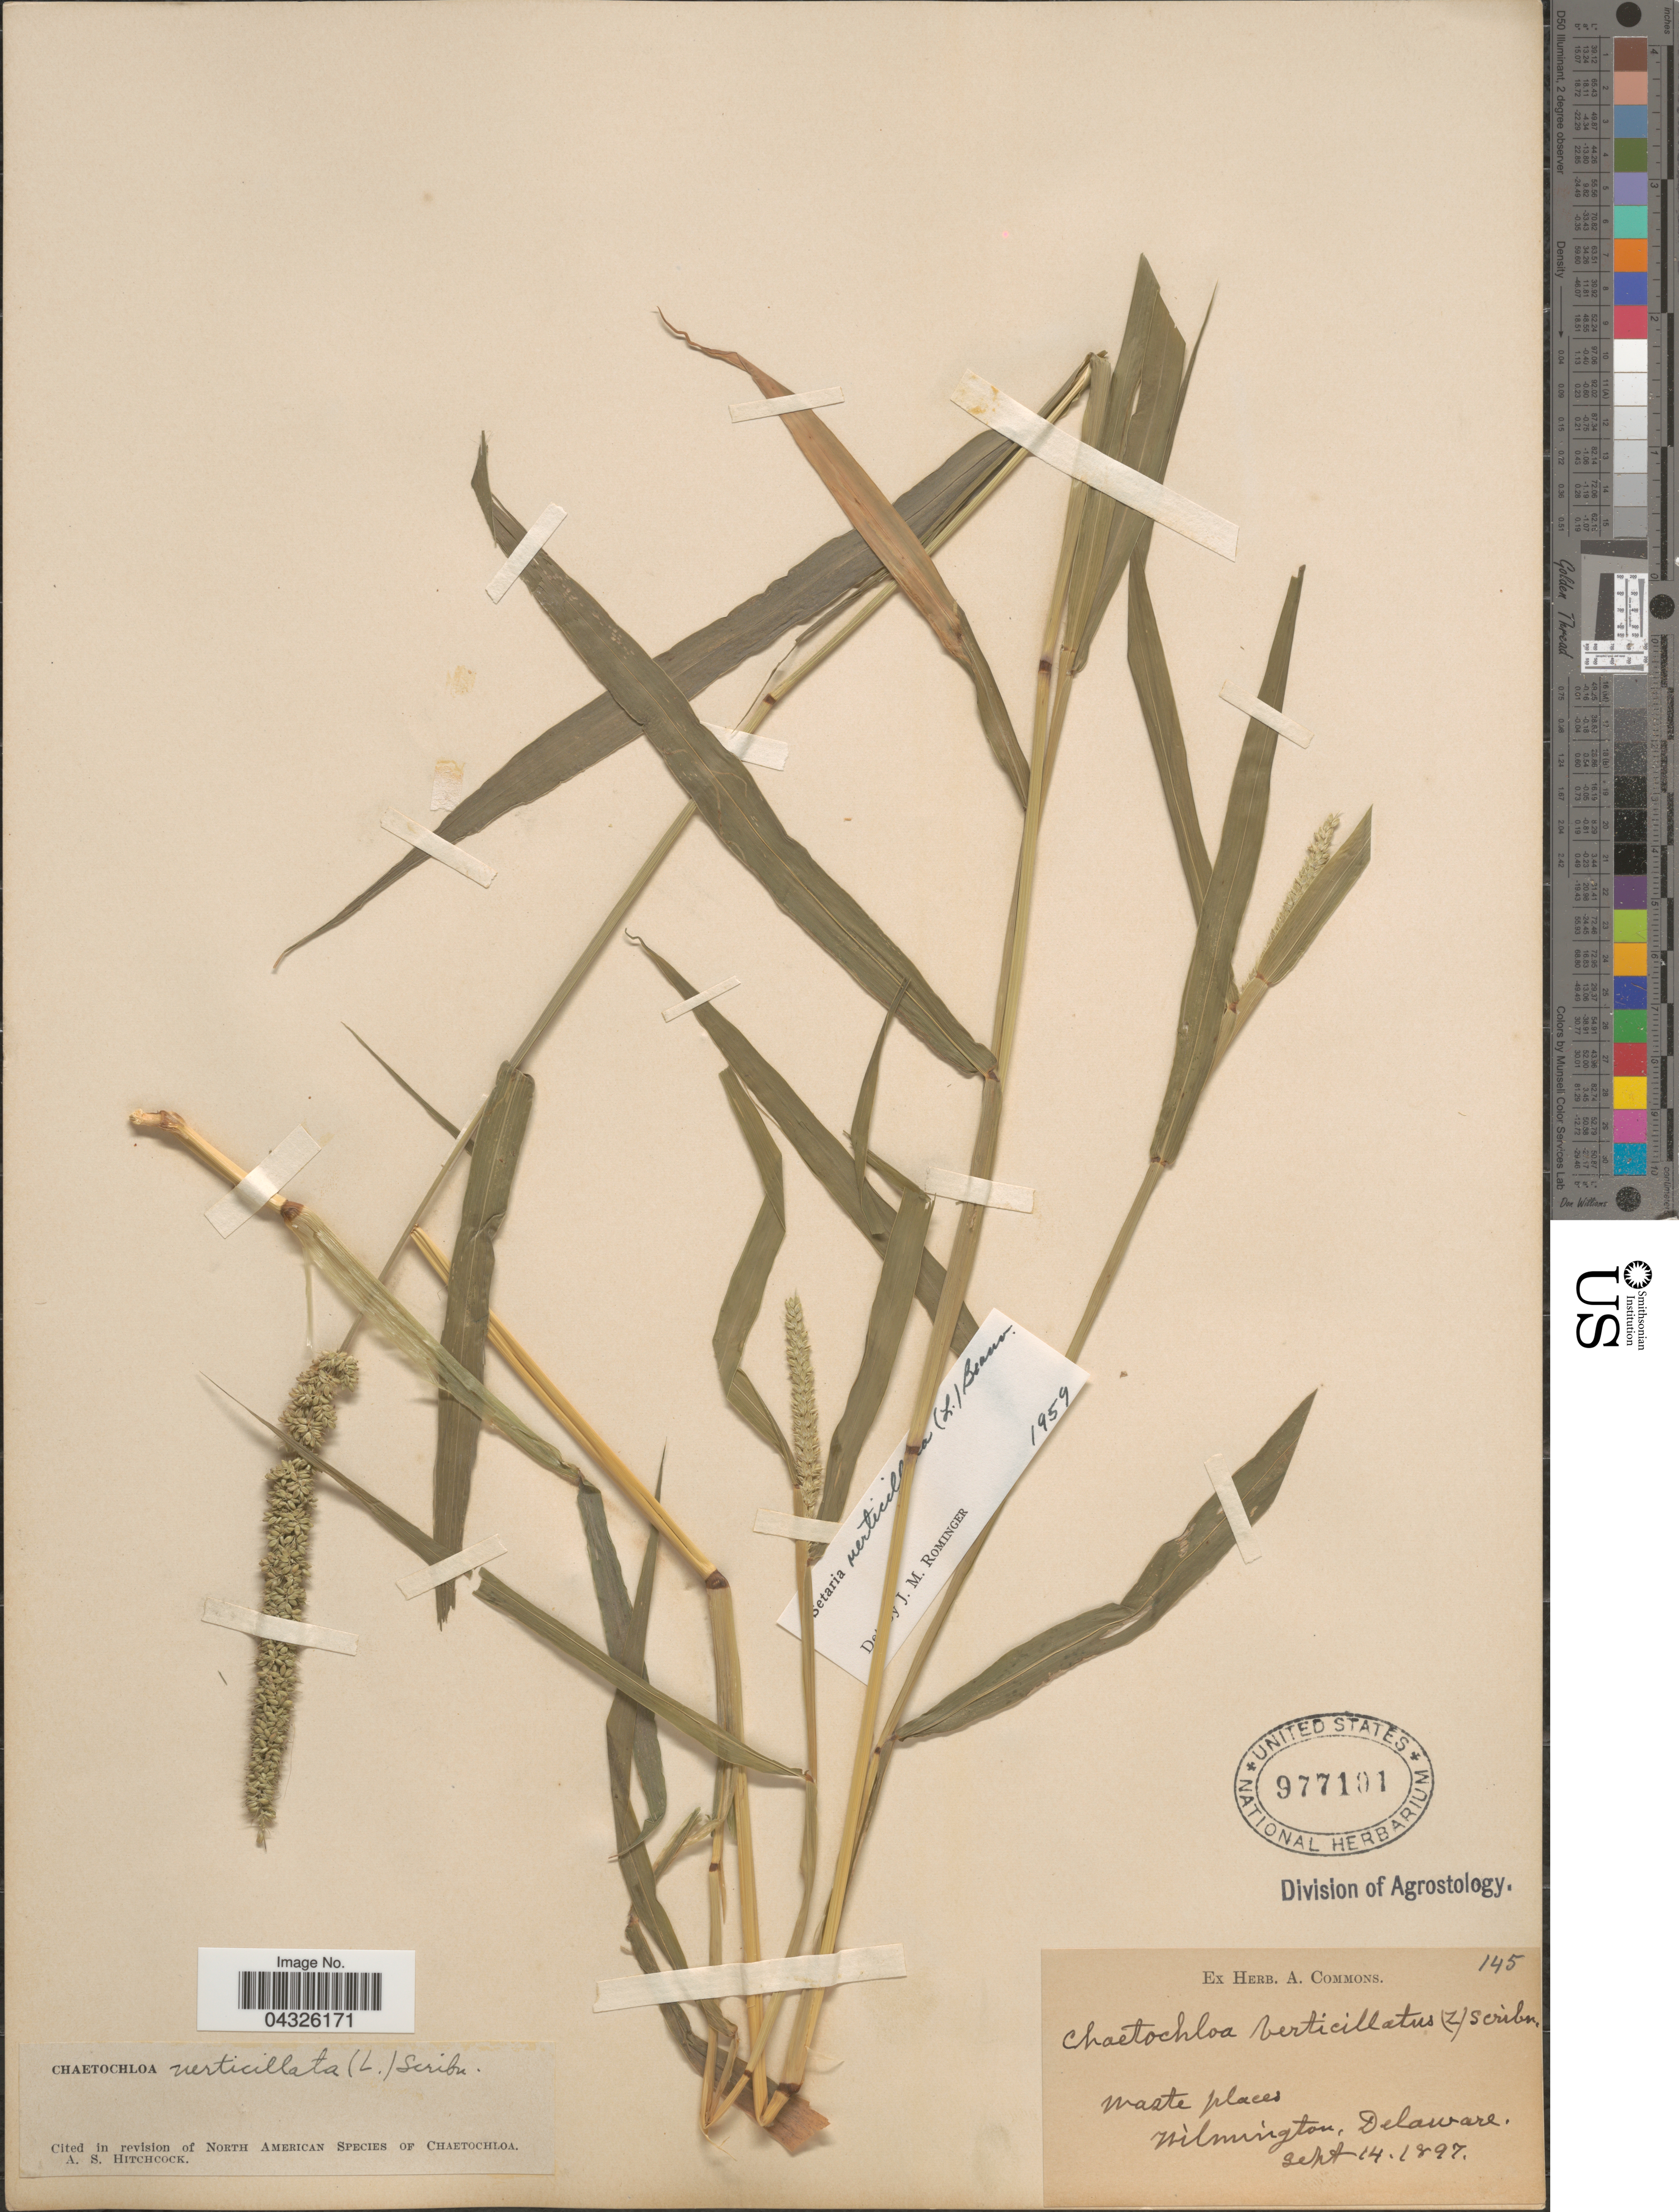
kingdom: Plantae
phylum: Tracheophyta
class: Liliopsida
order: Poales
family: Poaceae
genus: Setaria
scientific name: Setaria verticillata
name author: (L.) P. Beauv.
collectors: ex herb. A. Commons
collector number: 145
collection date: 1897-09-14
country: United States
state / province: Delaware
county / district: New Castle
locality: Wilmington.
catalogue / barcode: US 977101